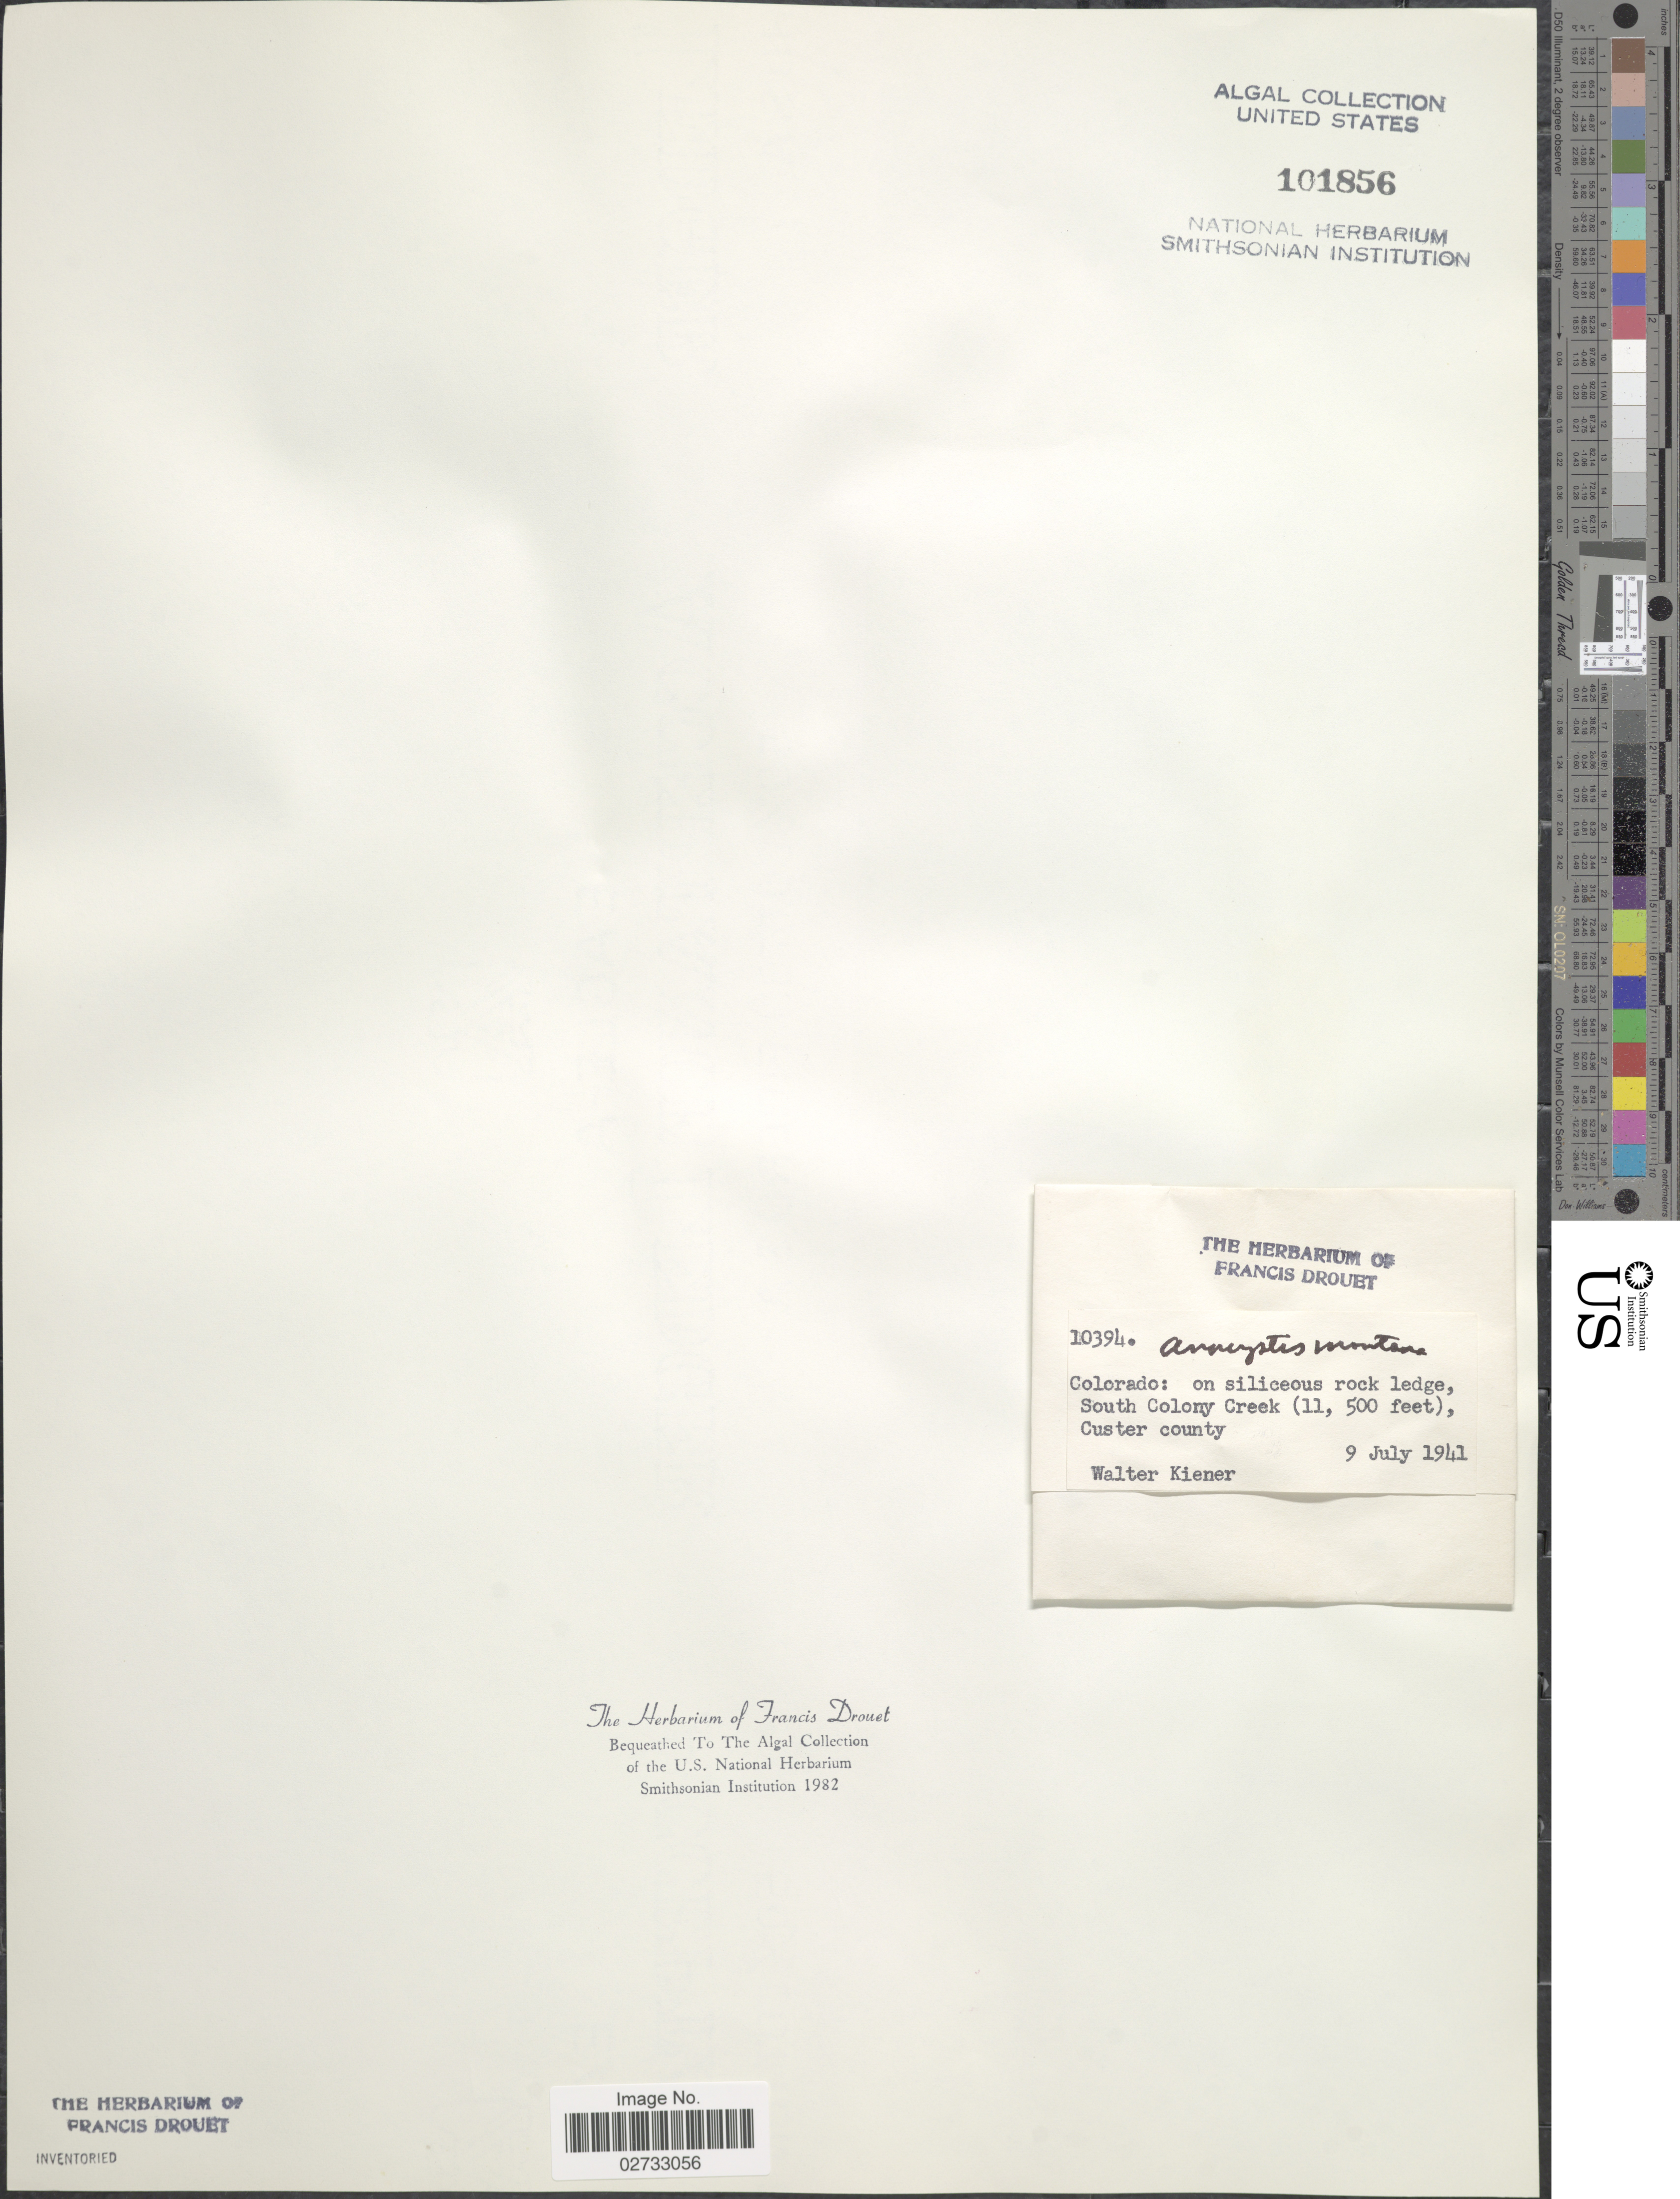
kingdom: Bacteria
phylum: Cyanobacteria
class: Cyanobacteriia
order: Cyanobacteriales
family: Chroococcaceae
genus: Anacystis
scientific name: Anacystis montana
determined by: Drouet, F. E.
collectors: W. B. Kiener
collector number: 10394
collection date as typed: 09 Jul 1941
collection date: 1941-07-09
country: United States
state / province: Colorado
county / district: Custer County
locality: South Colony Creek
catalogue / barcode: US 101856